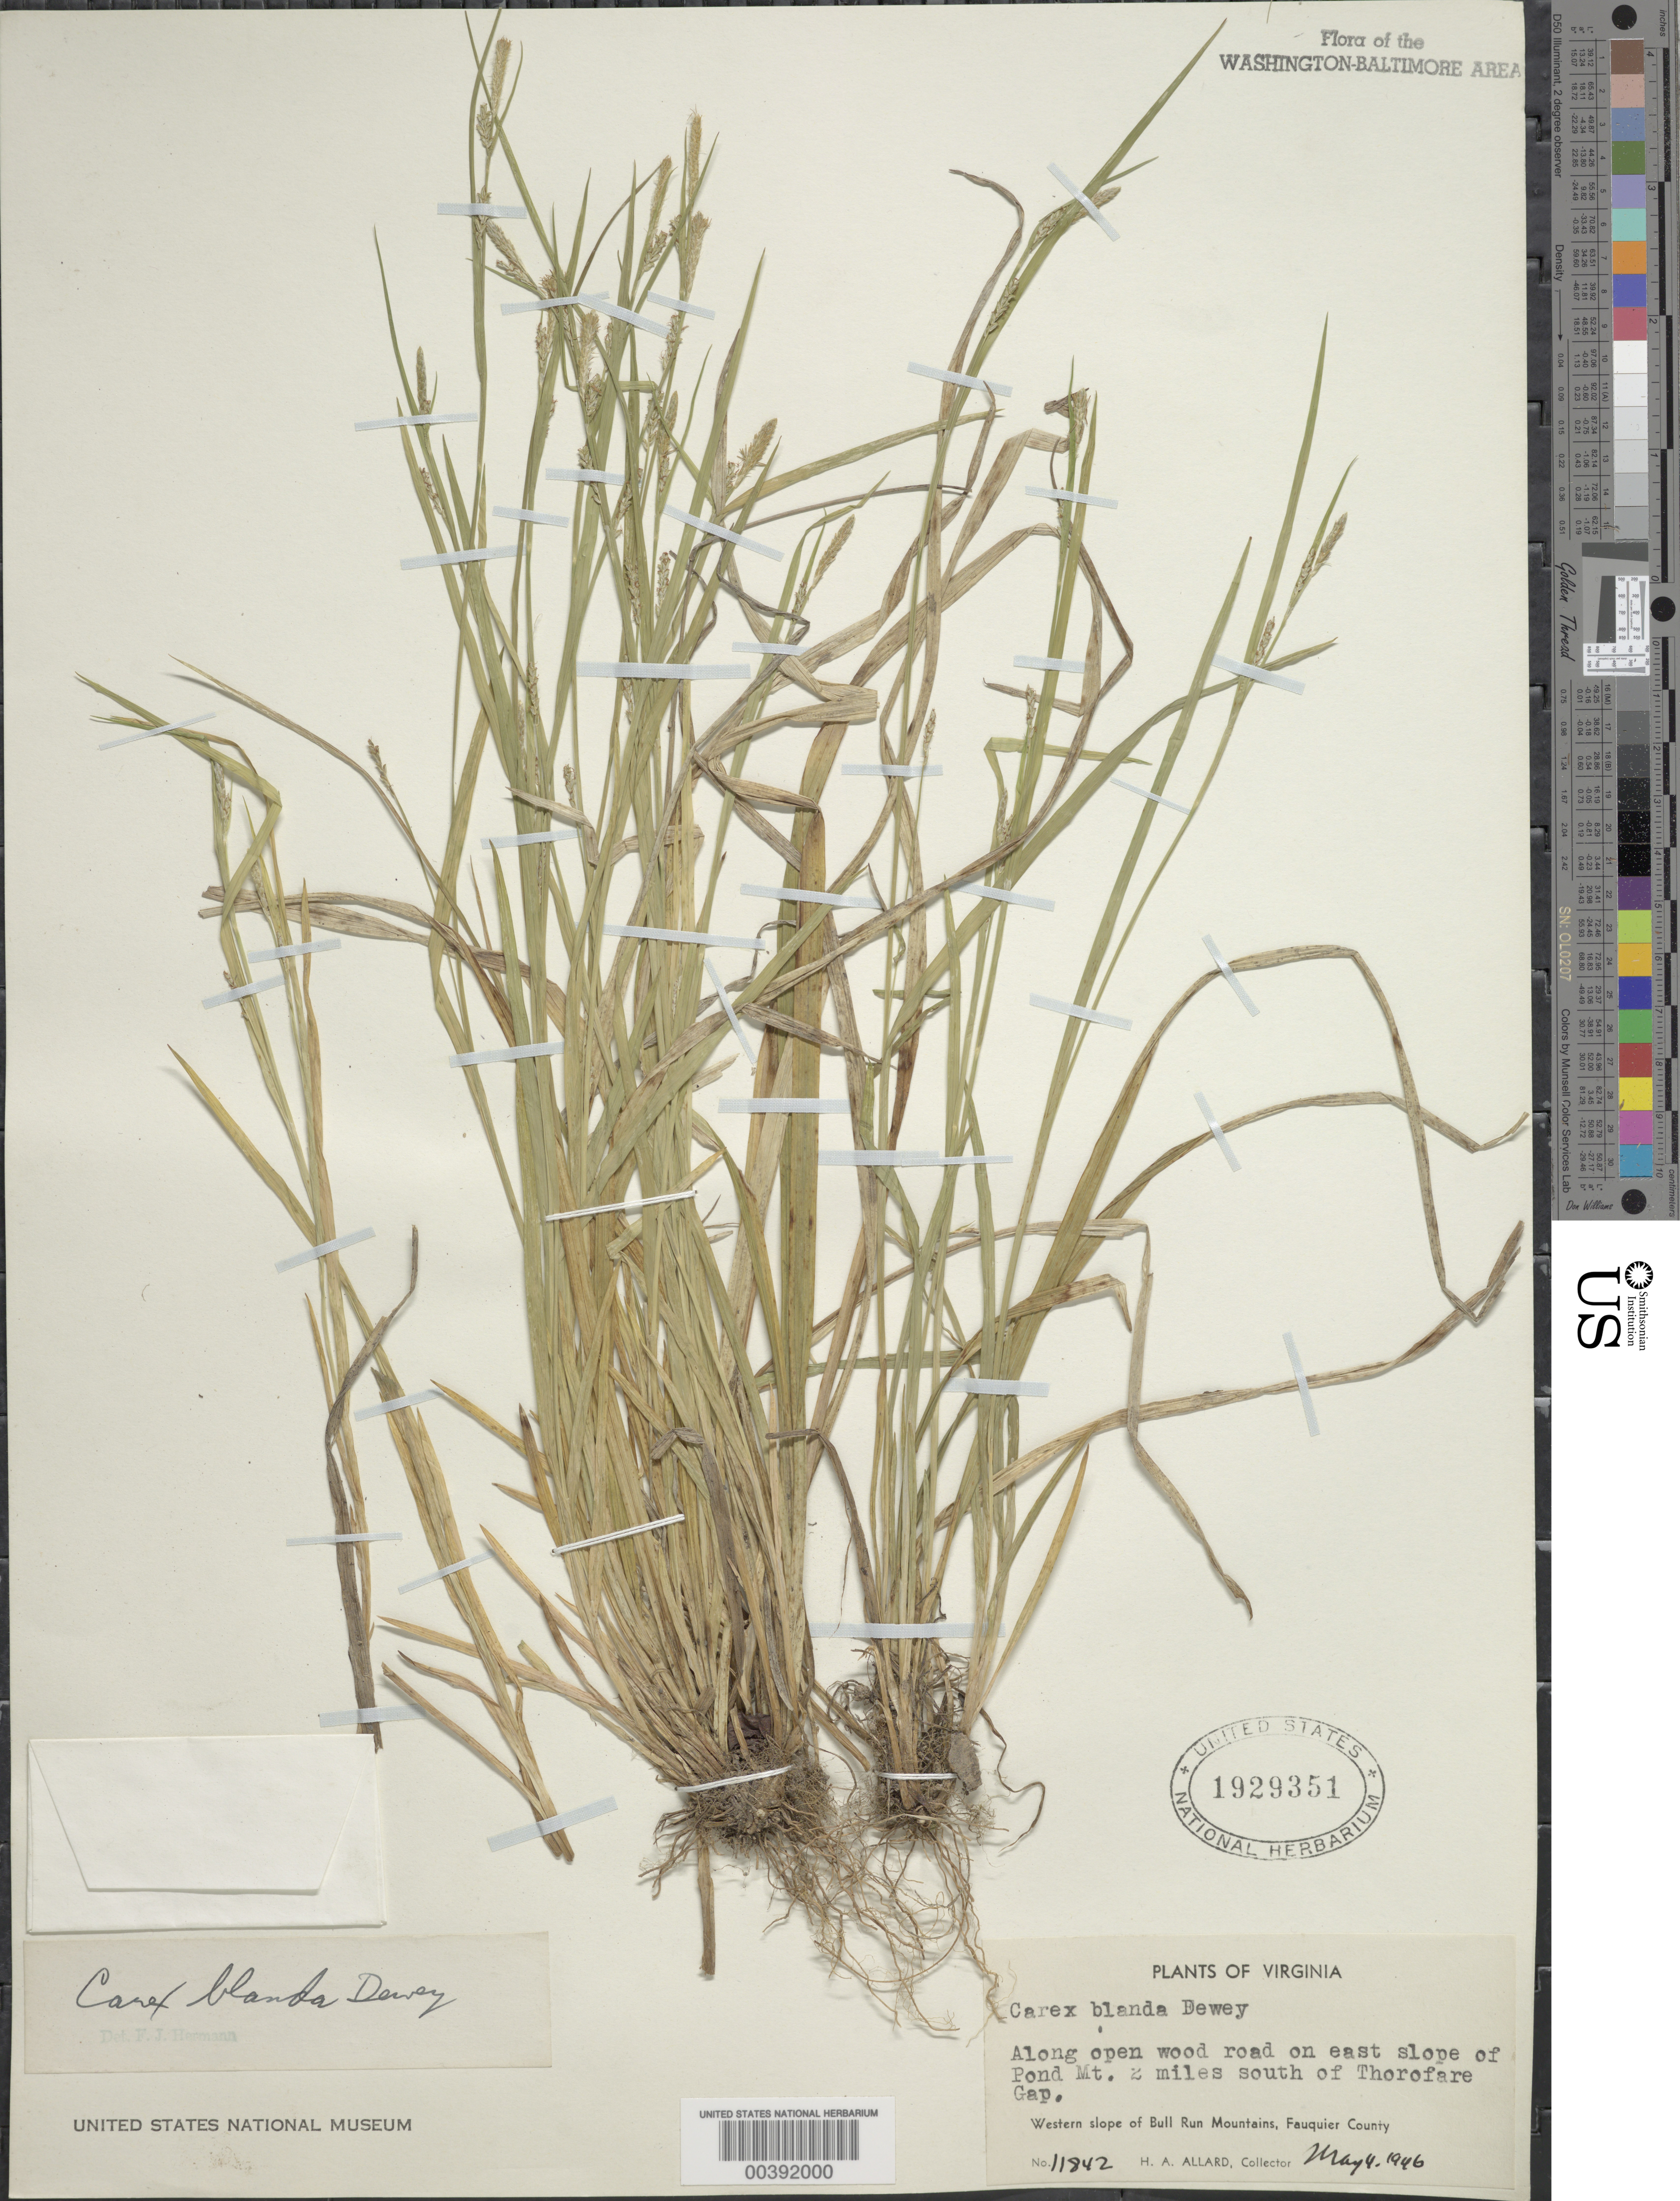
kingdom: Plantae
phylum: Tracheophyta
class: Liliopsida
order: Poales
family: Cyperaceae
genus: Carex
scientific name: Carex blanda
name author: Dewey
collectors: H. A. Allard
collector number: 11842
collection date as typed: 04 May 1946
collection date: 1946-05-04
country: United States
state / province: Virginia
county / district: Fauquier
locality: South of Thorofare Gap, Pond Mountain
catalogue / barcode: US 1929351